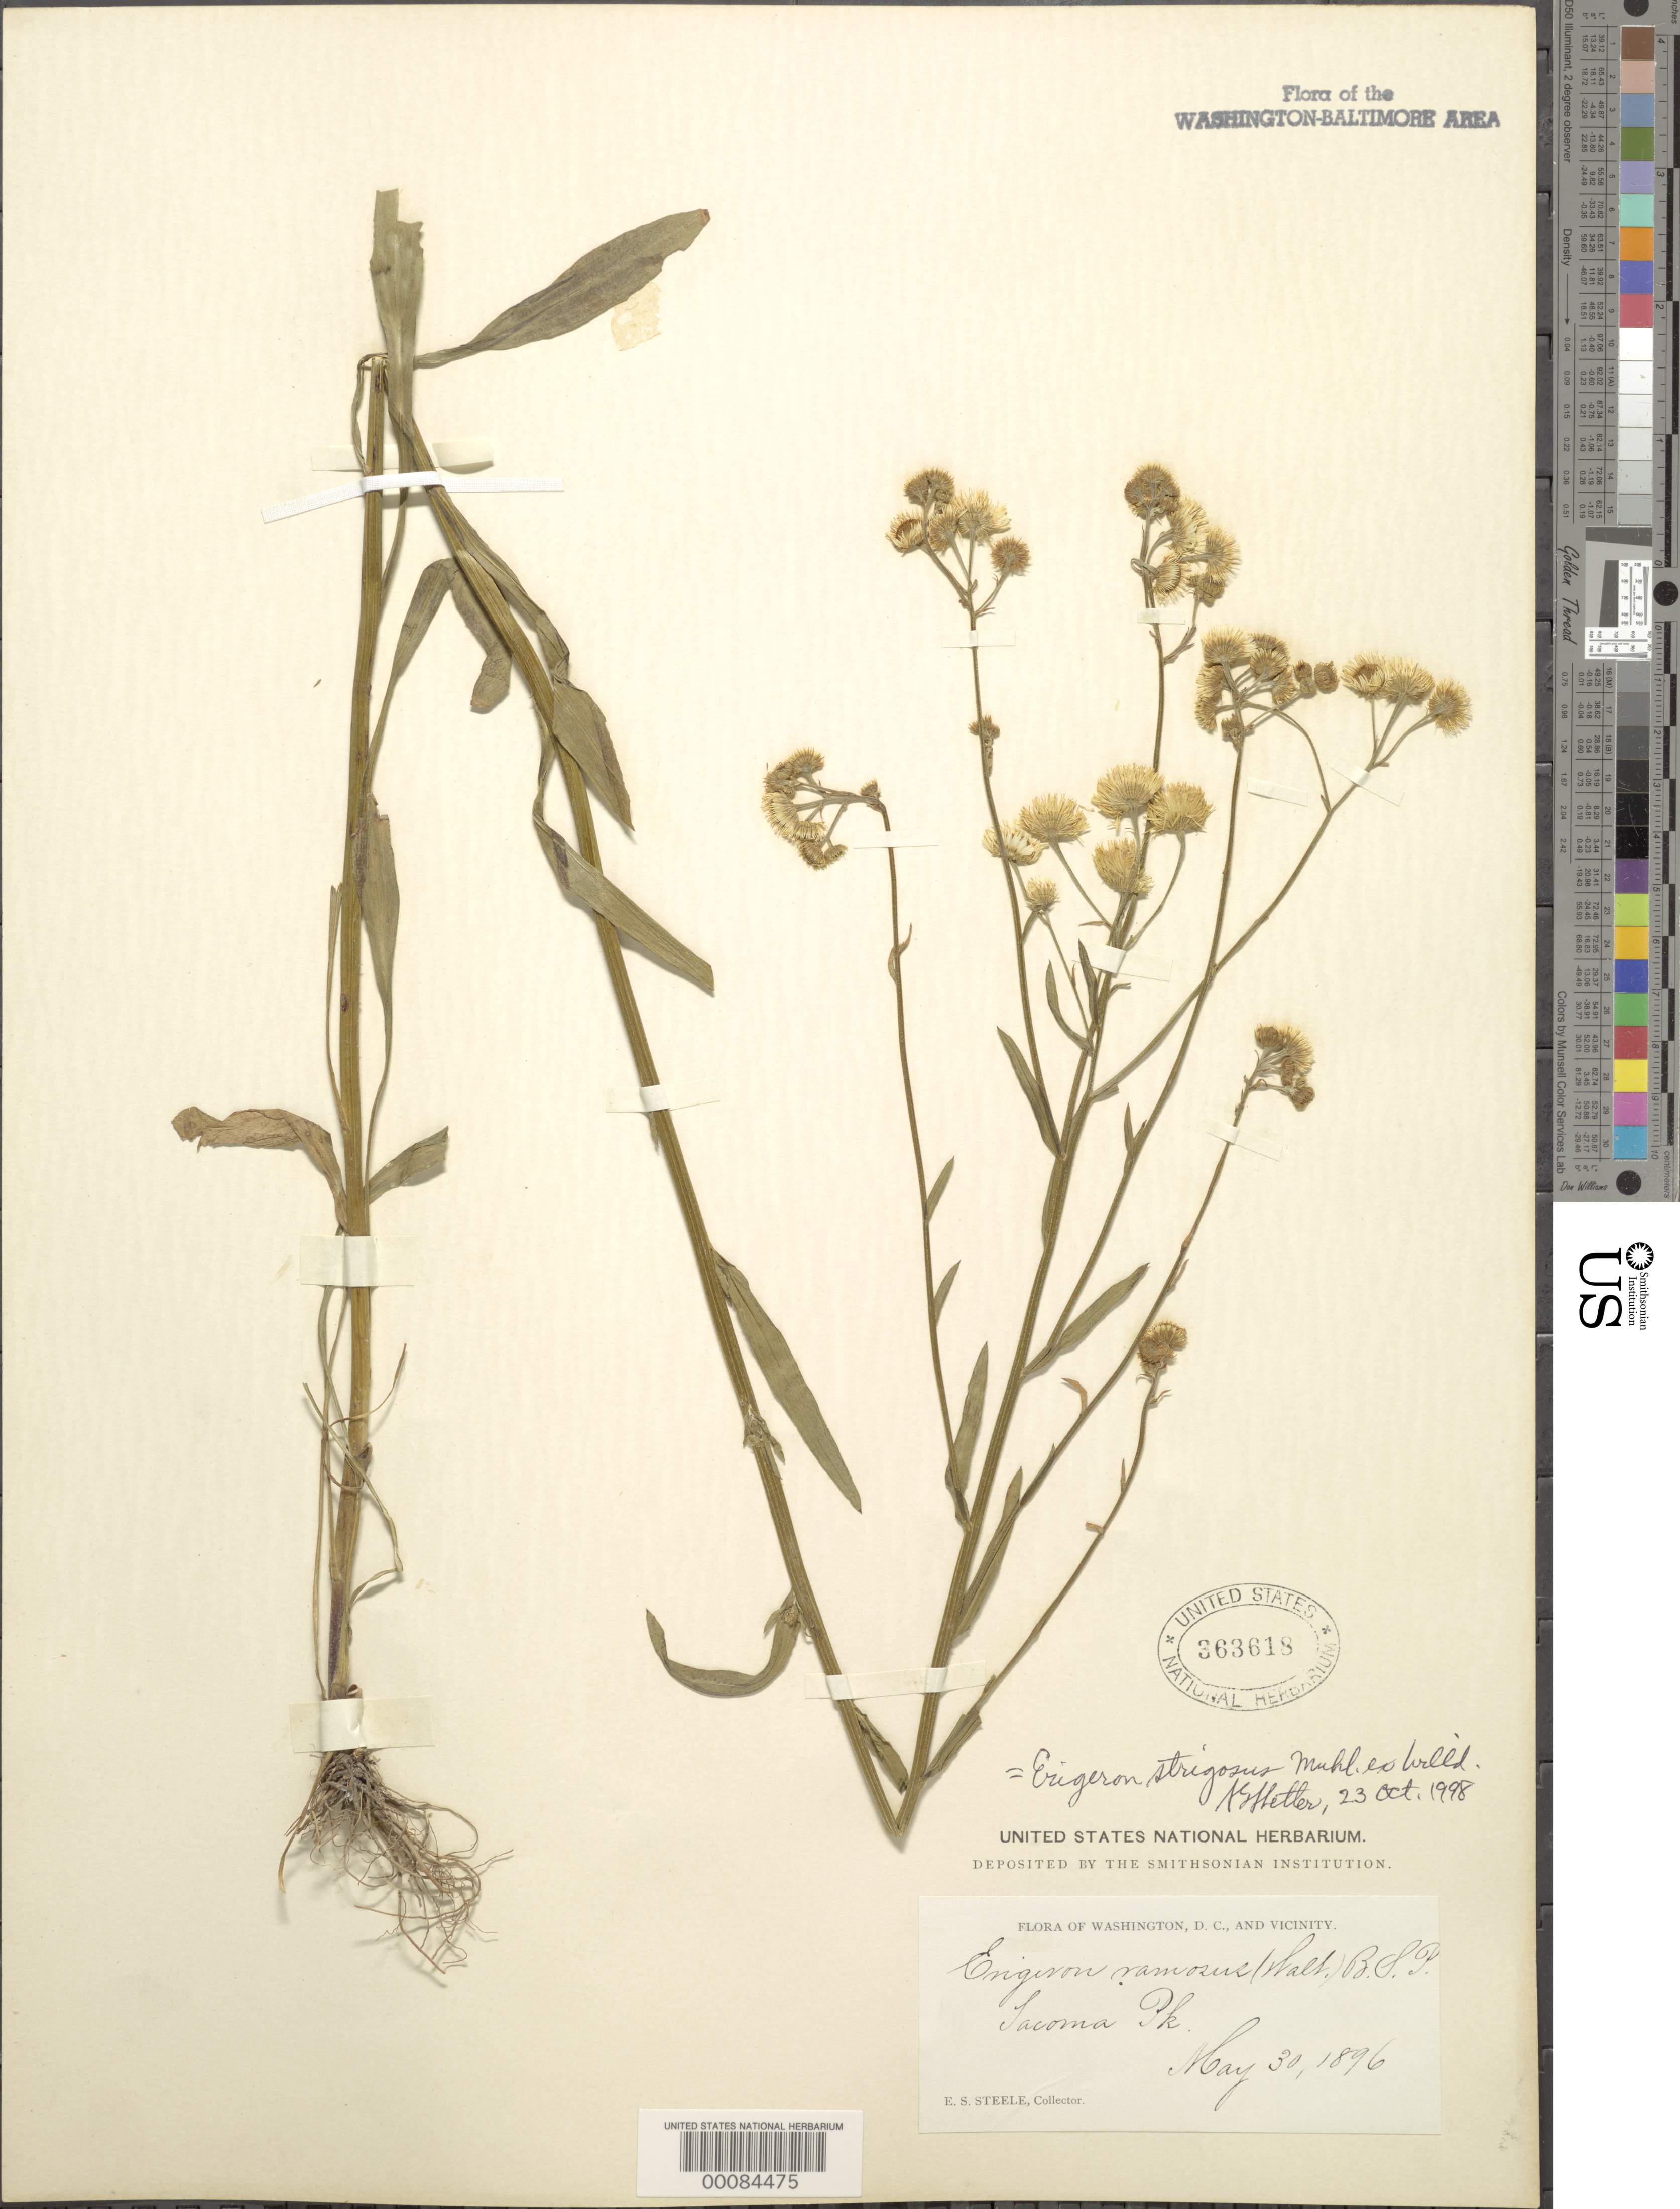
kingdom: Plantae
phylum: Tracheophyta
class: Magnoliopsida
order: Asterales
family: Asteraceae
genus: Erigeron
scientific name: Erigeron strigosus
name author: Muhl. ex Willd.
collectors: E. Steele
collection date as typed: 30 May 1896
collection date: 1896-05-30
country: United States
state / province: Maryland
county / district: Montgomery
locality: Takoma Park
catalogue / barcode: US 363618